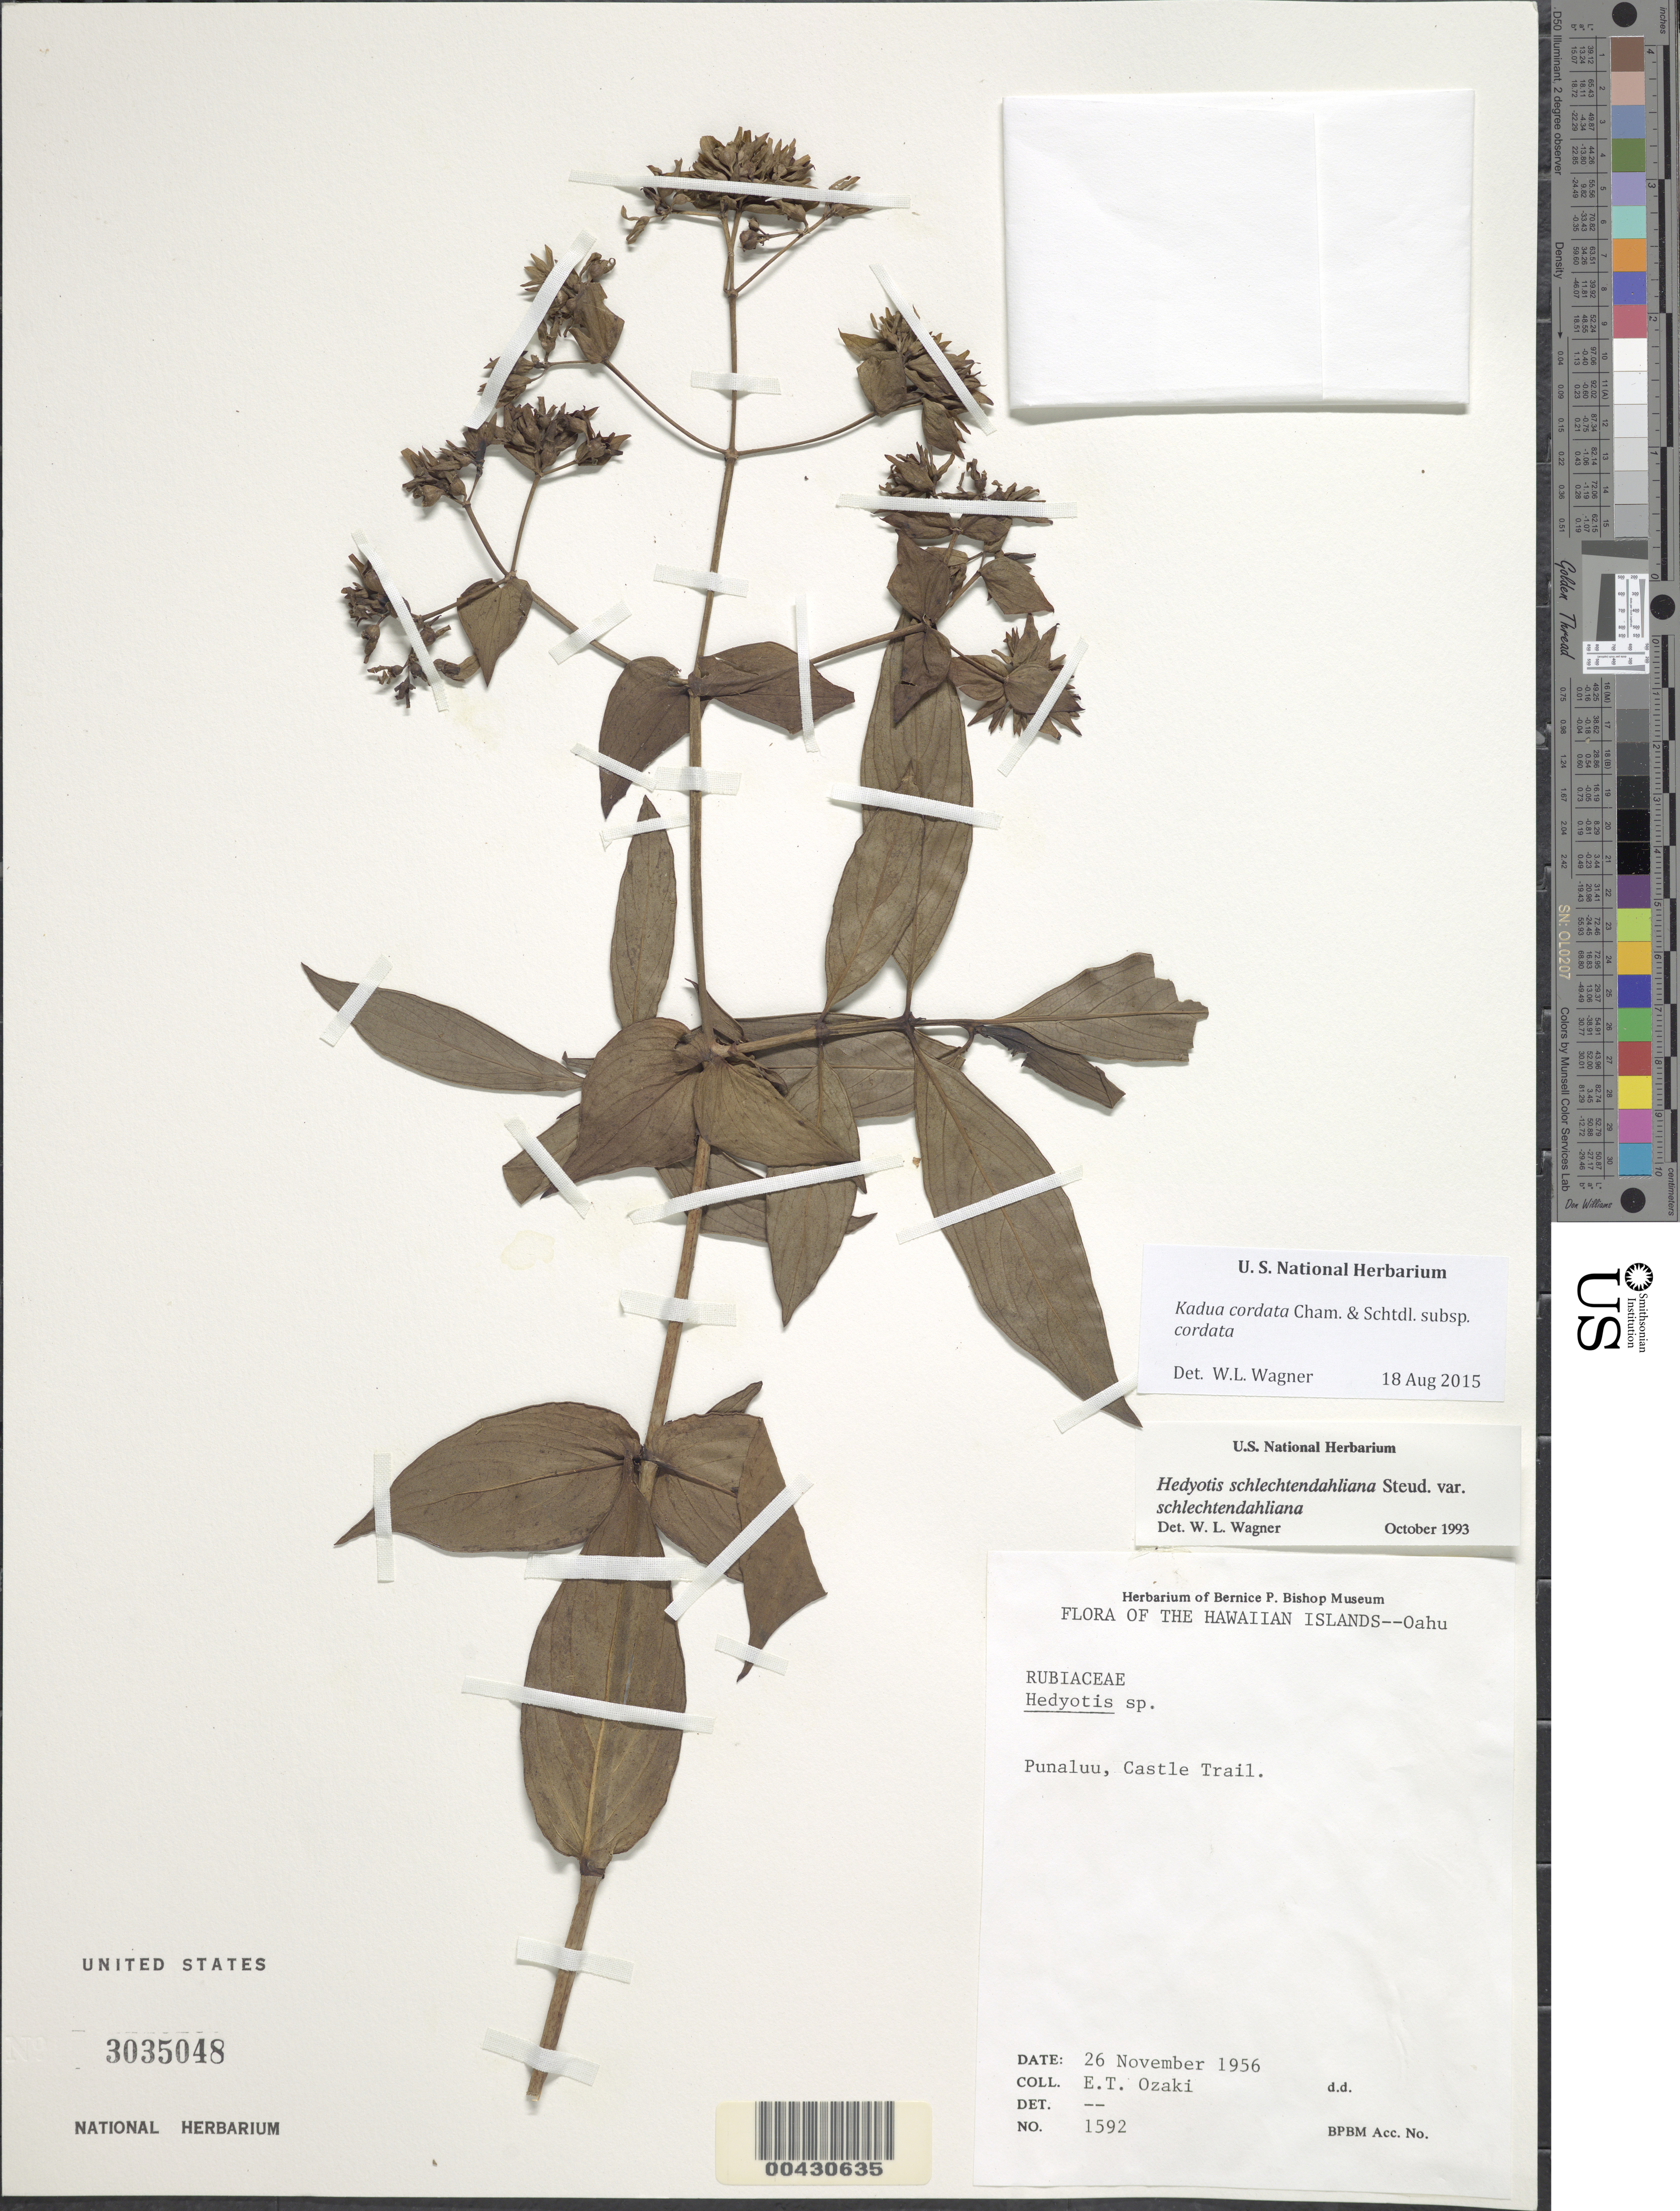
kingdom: Plantae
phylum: Tracheophyta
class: Magnoliopsida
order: Gentianales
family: Rubiaceae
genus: Kadua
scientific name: Kadua cordata subsp. cordata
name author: Cham. & Schltdl.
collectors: E. Ozaki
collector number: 1592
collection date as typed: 26 Nov 1956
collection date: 1956-11-26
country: United States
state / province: Hawaii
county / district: Honolulu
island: Oahu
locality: Punaluu, Castle Trail.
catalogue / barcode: US 3035048